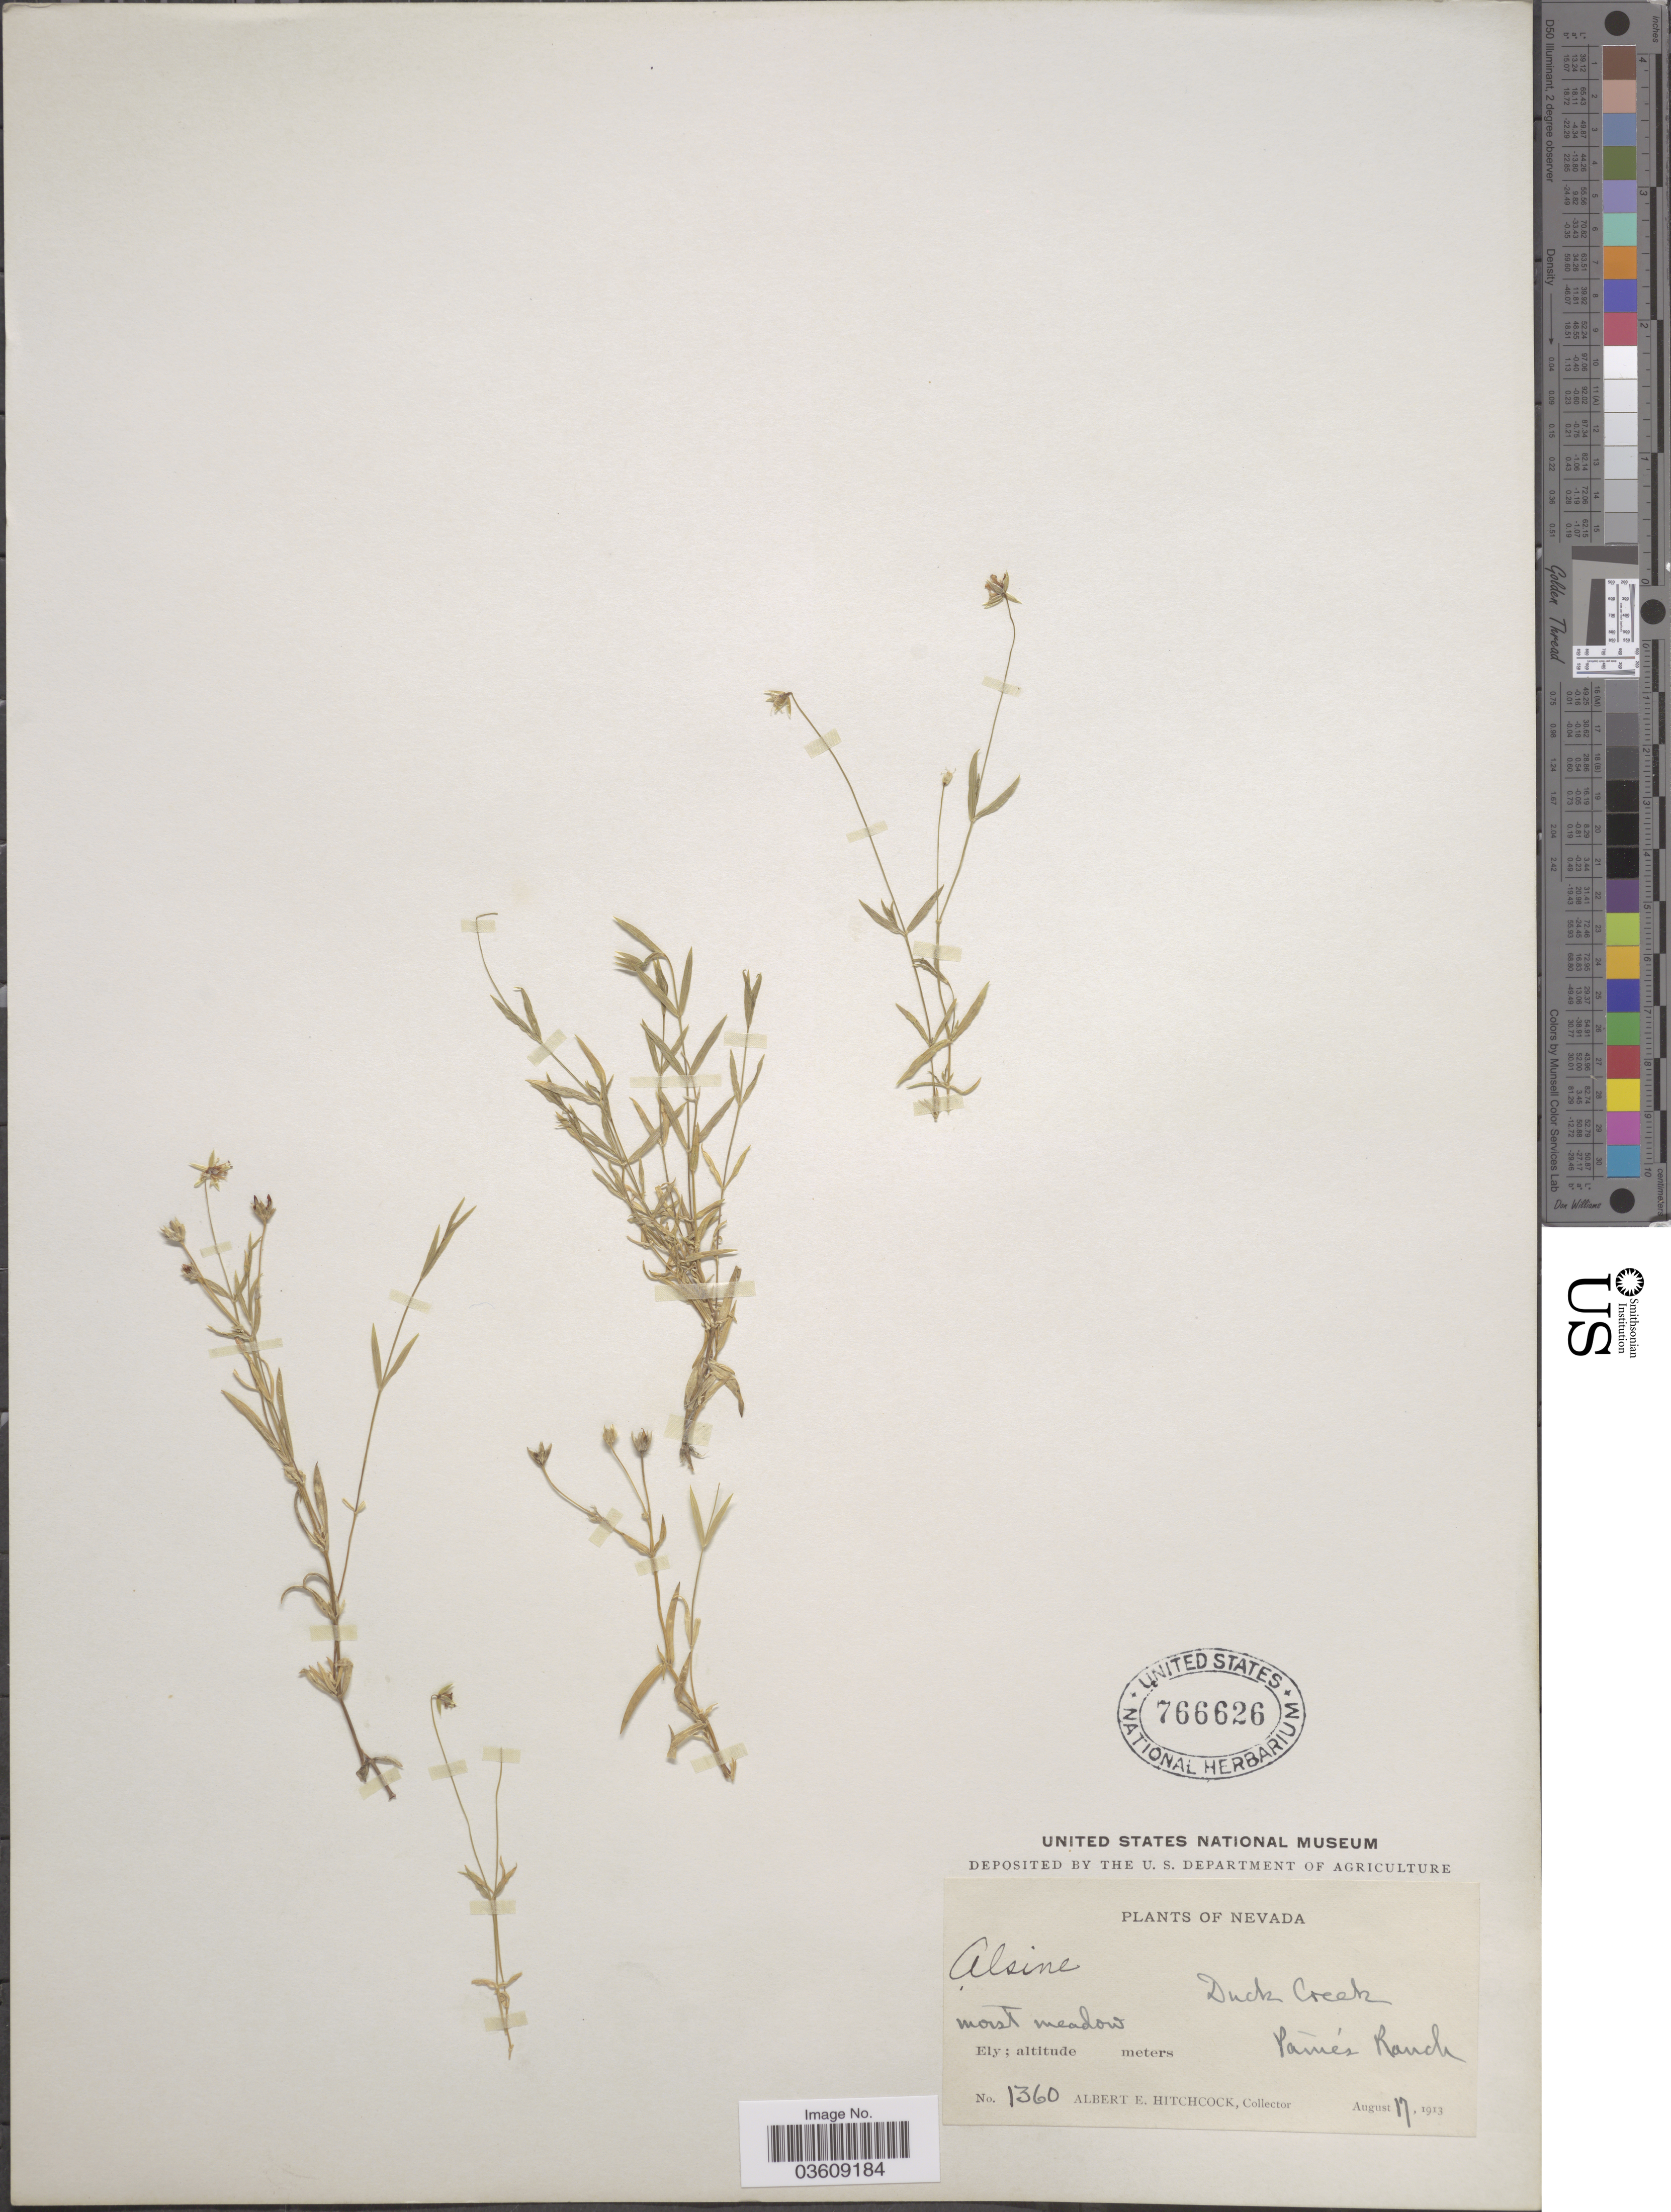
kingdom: Plantae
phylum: Tracheophyta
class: Magnoliopsida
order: Caryophyllales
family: Caryophyllaceae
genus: Stellaria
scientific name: Stellaria nitens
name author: Nutt.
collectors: A. Hitchcock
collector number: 1360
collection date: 1913-08-17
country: United States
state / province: Nevada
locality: Duck Creek, Paine's Ranch. Ely.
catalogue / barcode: US 766626